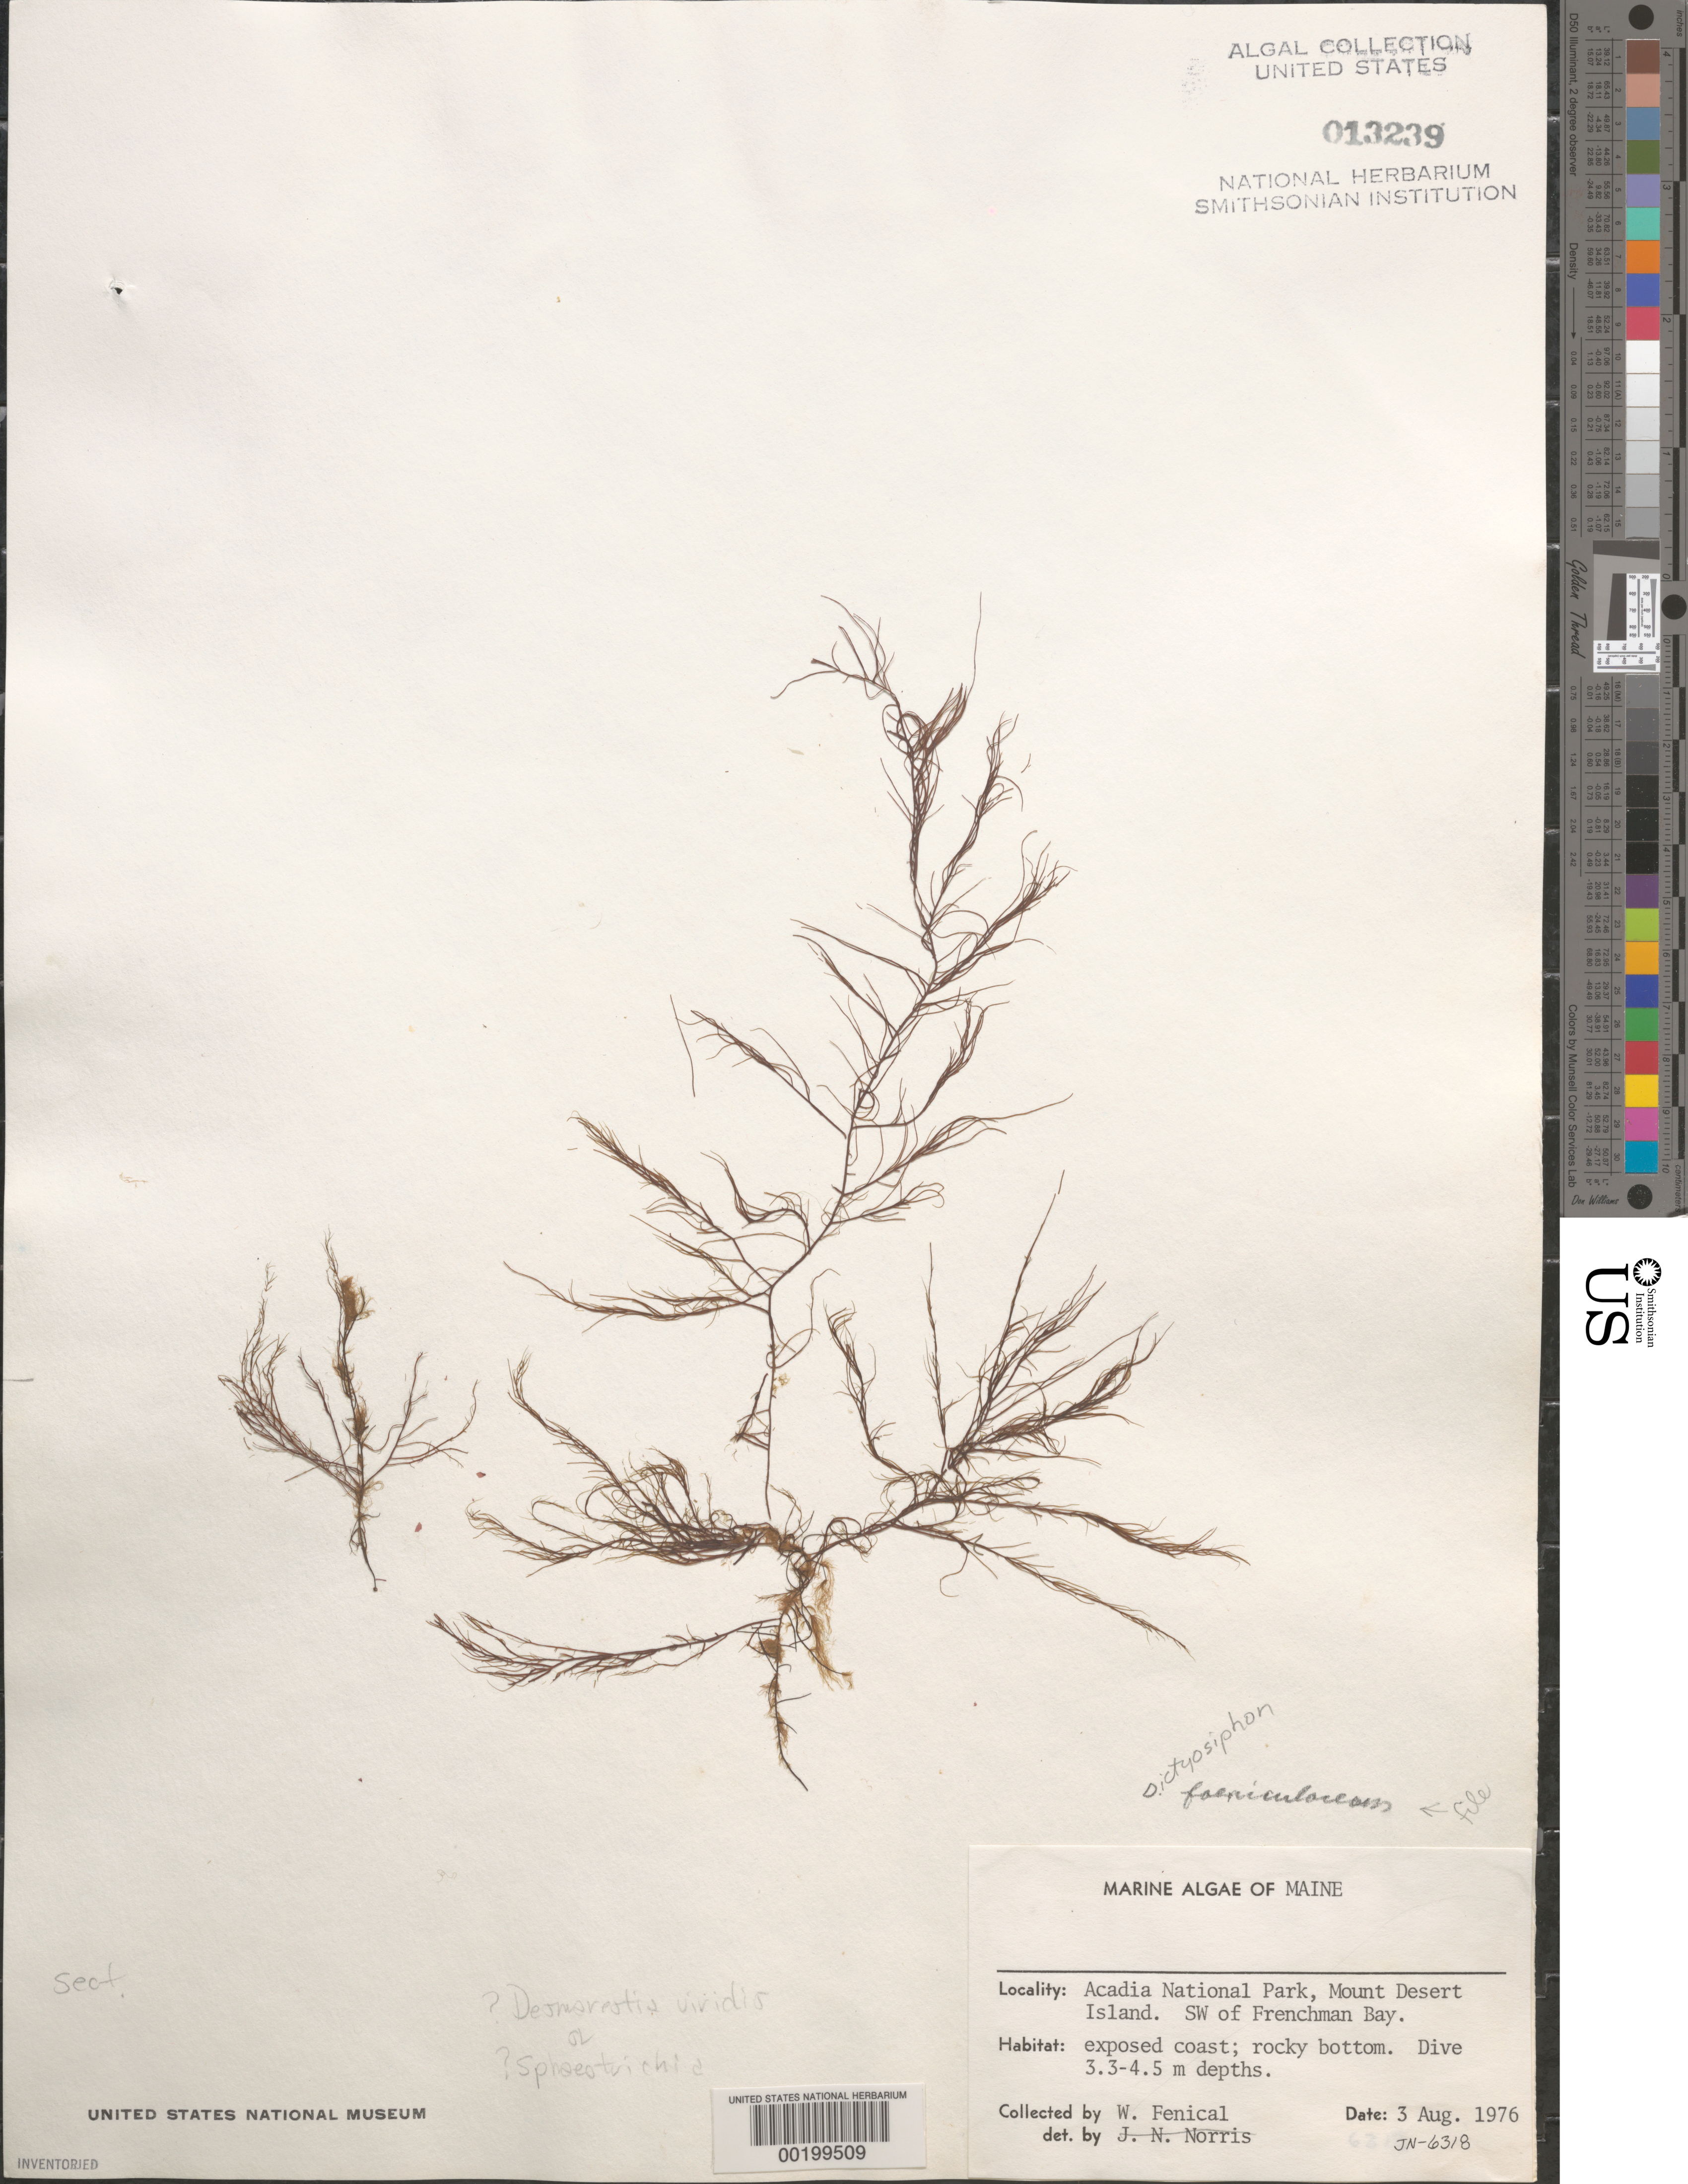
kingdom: Chromista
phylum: Ochrophyta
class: Phaeophyceae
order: Dictyosiphonales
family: Dictyosiphonaceae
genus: Dictyosiphon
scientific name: Dictyosiphon foeniculaceus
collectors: W. Fenical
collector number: Jn-6318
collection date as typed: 03 Aug 1976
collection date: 1976-08-03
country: United States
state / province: Maine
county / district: Hancock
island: Mount Desert Island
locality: Acadia National Park, southwest of Frenchman Bay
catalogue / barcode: US 13239